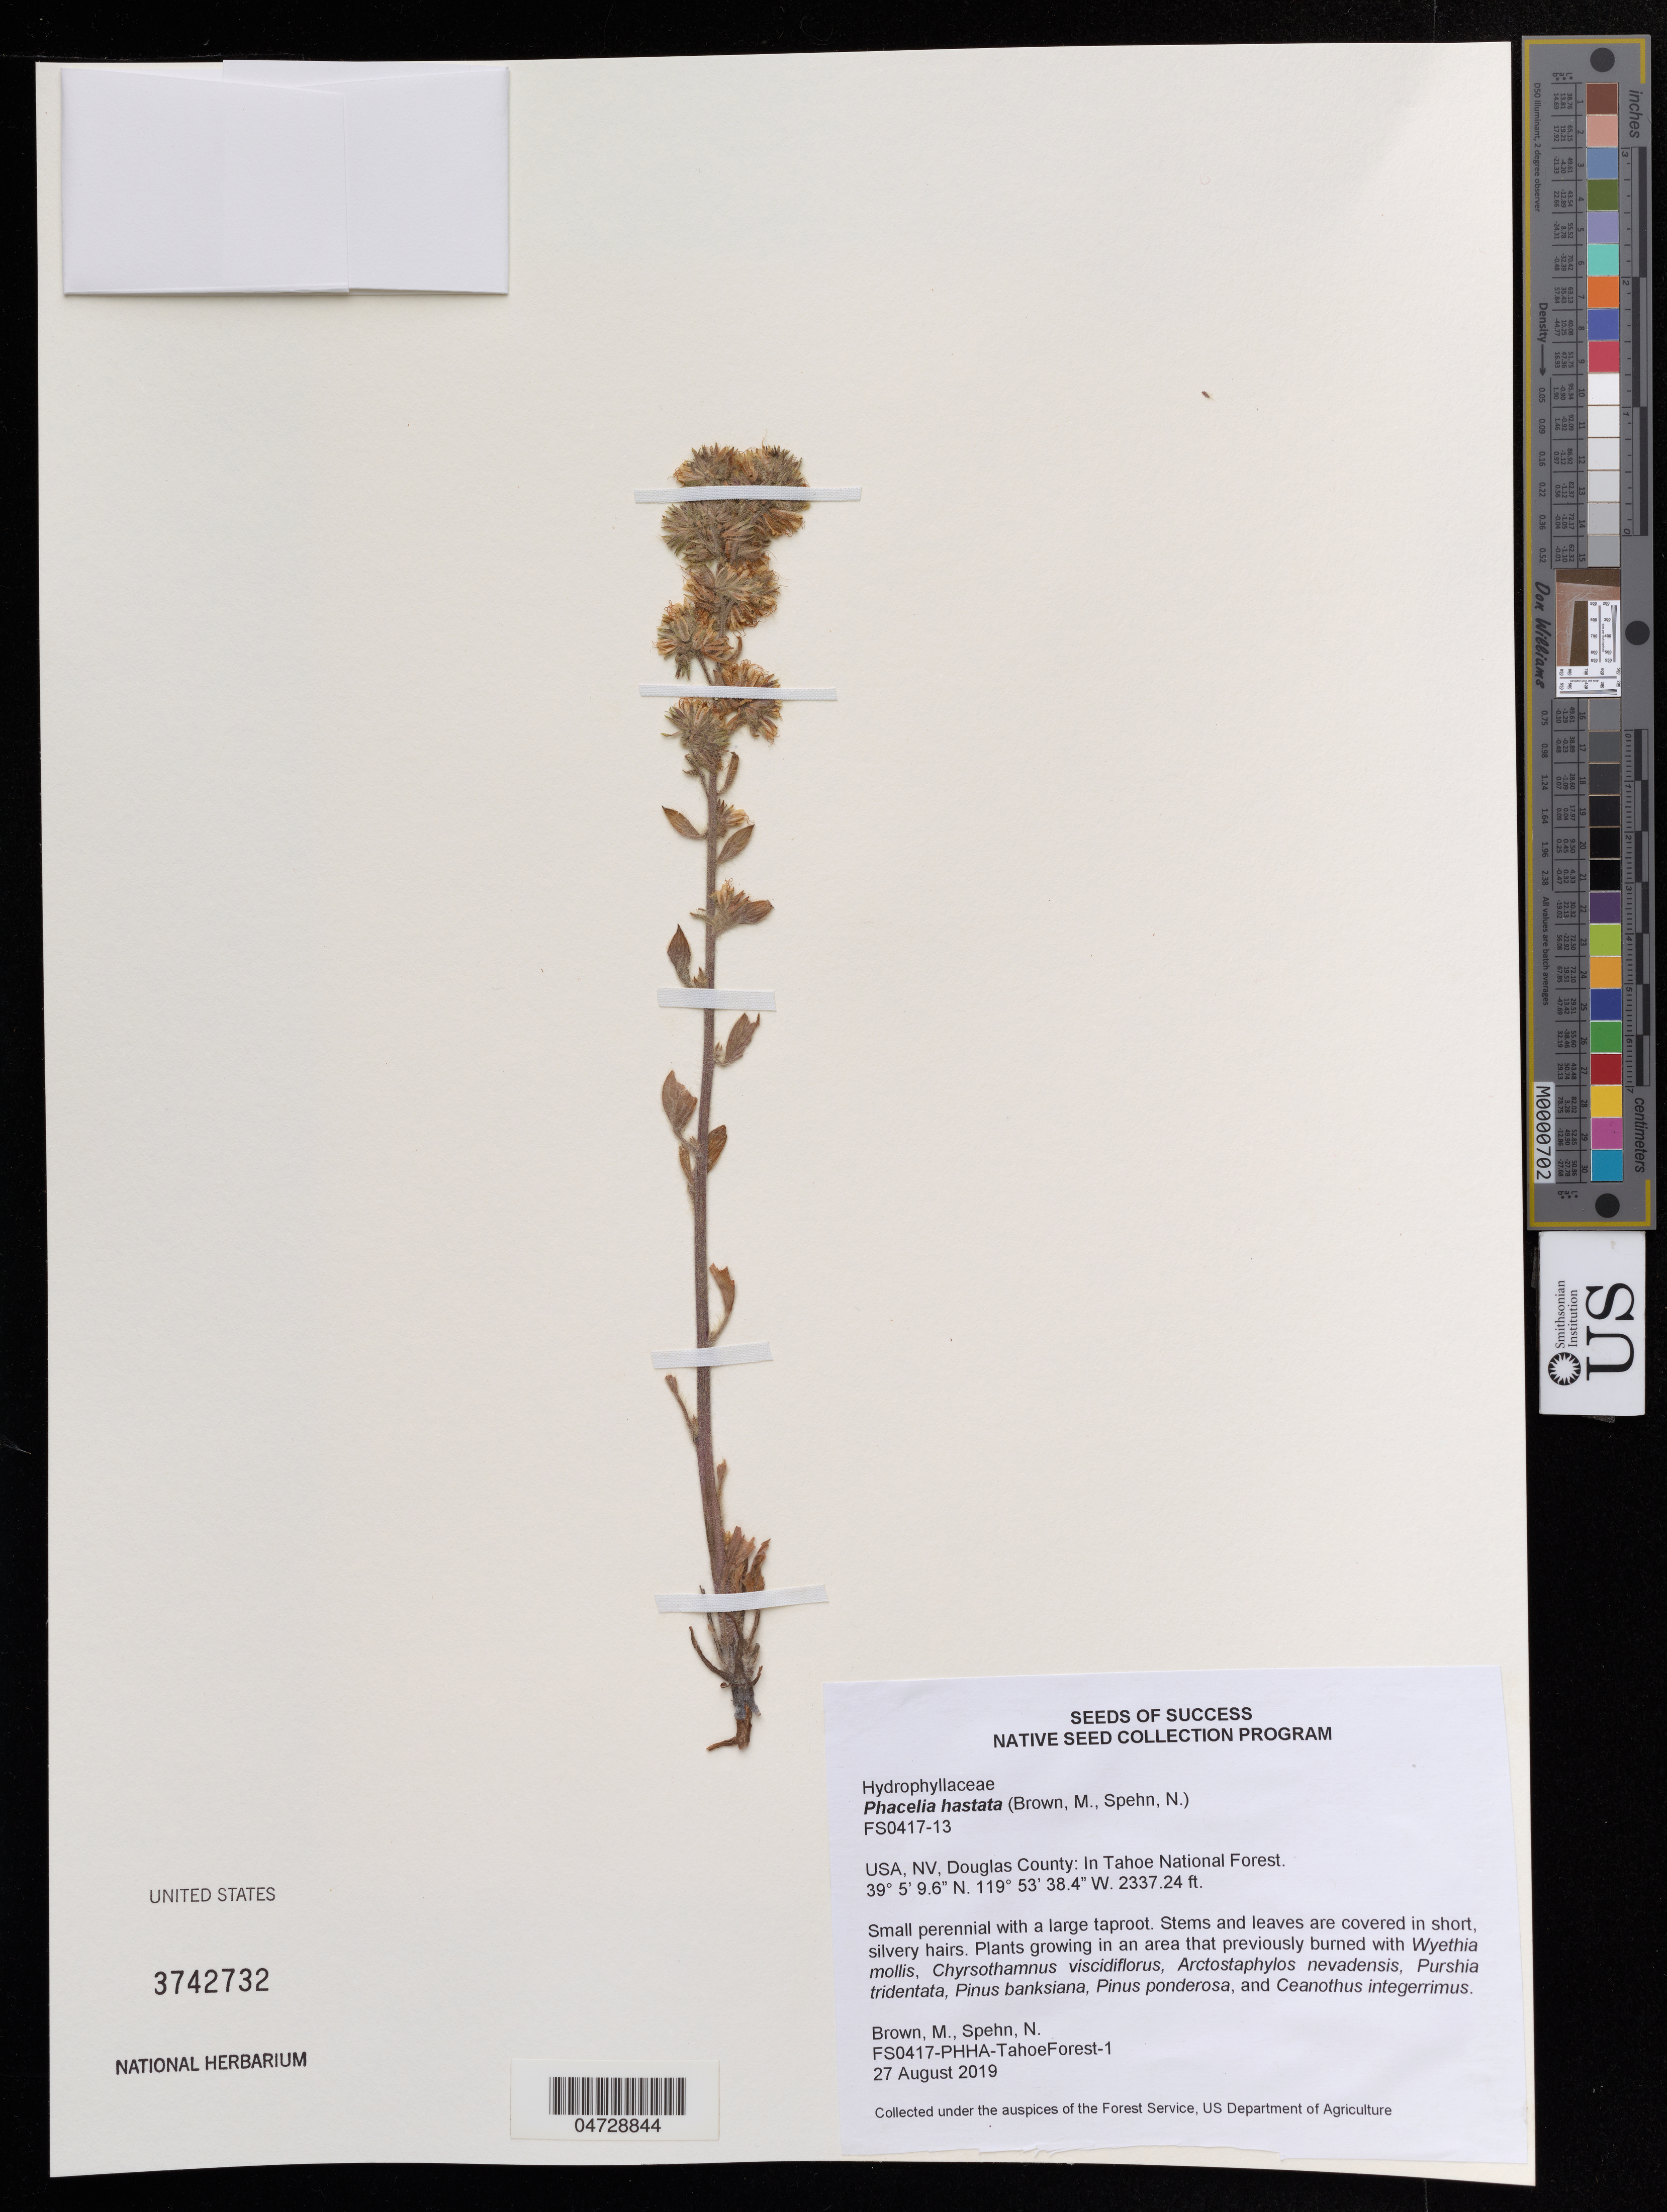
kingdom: Plantae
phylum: Tracheophyta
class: Magnoliopsida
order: Boraginales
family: Hydrophyllaceae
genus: Phacelia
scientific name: Phacelia hastata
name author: Douglas ex Lehm.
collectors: M. Brown & N. Spehn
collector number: FS0417-13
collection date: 2019-08-27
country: United States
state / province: Nevada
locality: Douglas County: In Tahoe National Forest.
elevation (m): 712.39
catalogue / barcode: US 3742732